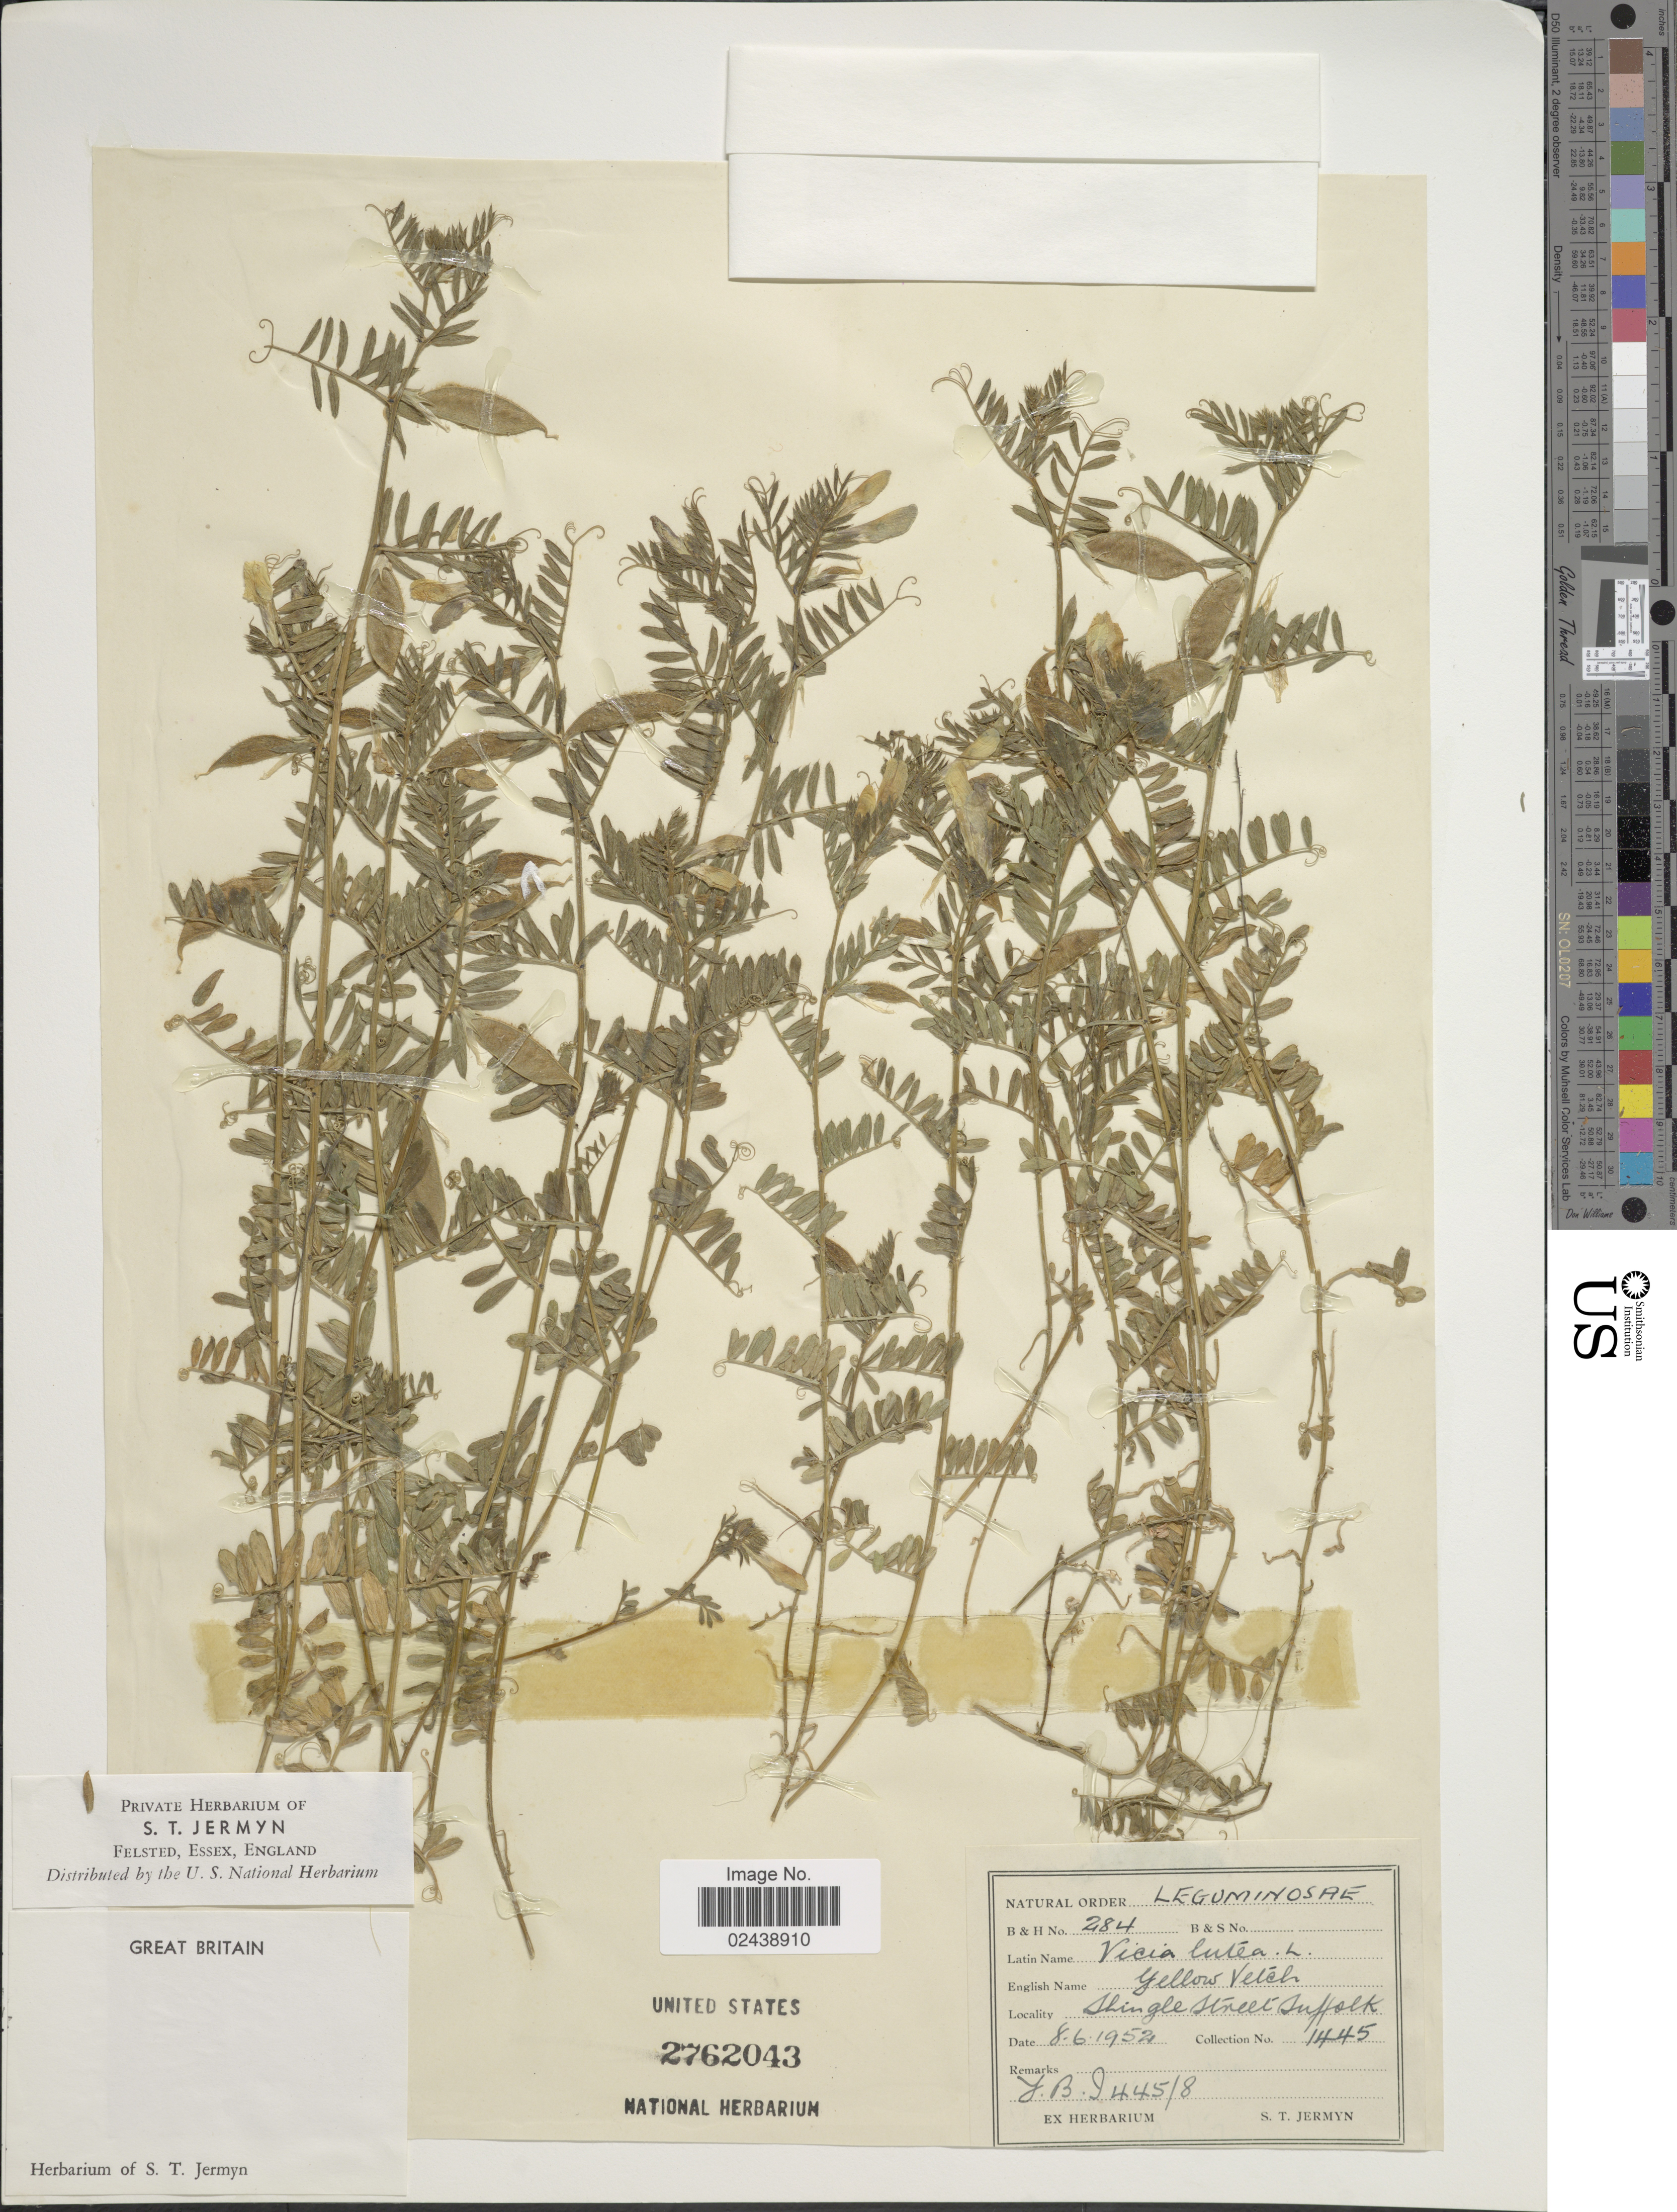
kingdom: Plantae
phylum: Tracheophyta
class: Magnoliopsida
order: Fabales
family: Fabaceae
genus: Vicia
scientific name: Vicia lutea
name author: L.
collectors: ex herb. S. T. Jermyn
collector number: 1445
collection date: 1952-06-08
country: United Kingdom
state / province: England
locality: Shingle street, Suffolk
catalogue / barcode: US 2762043